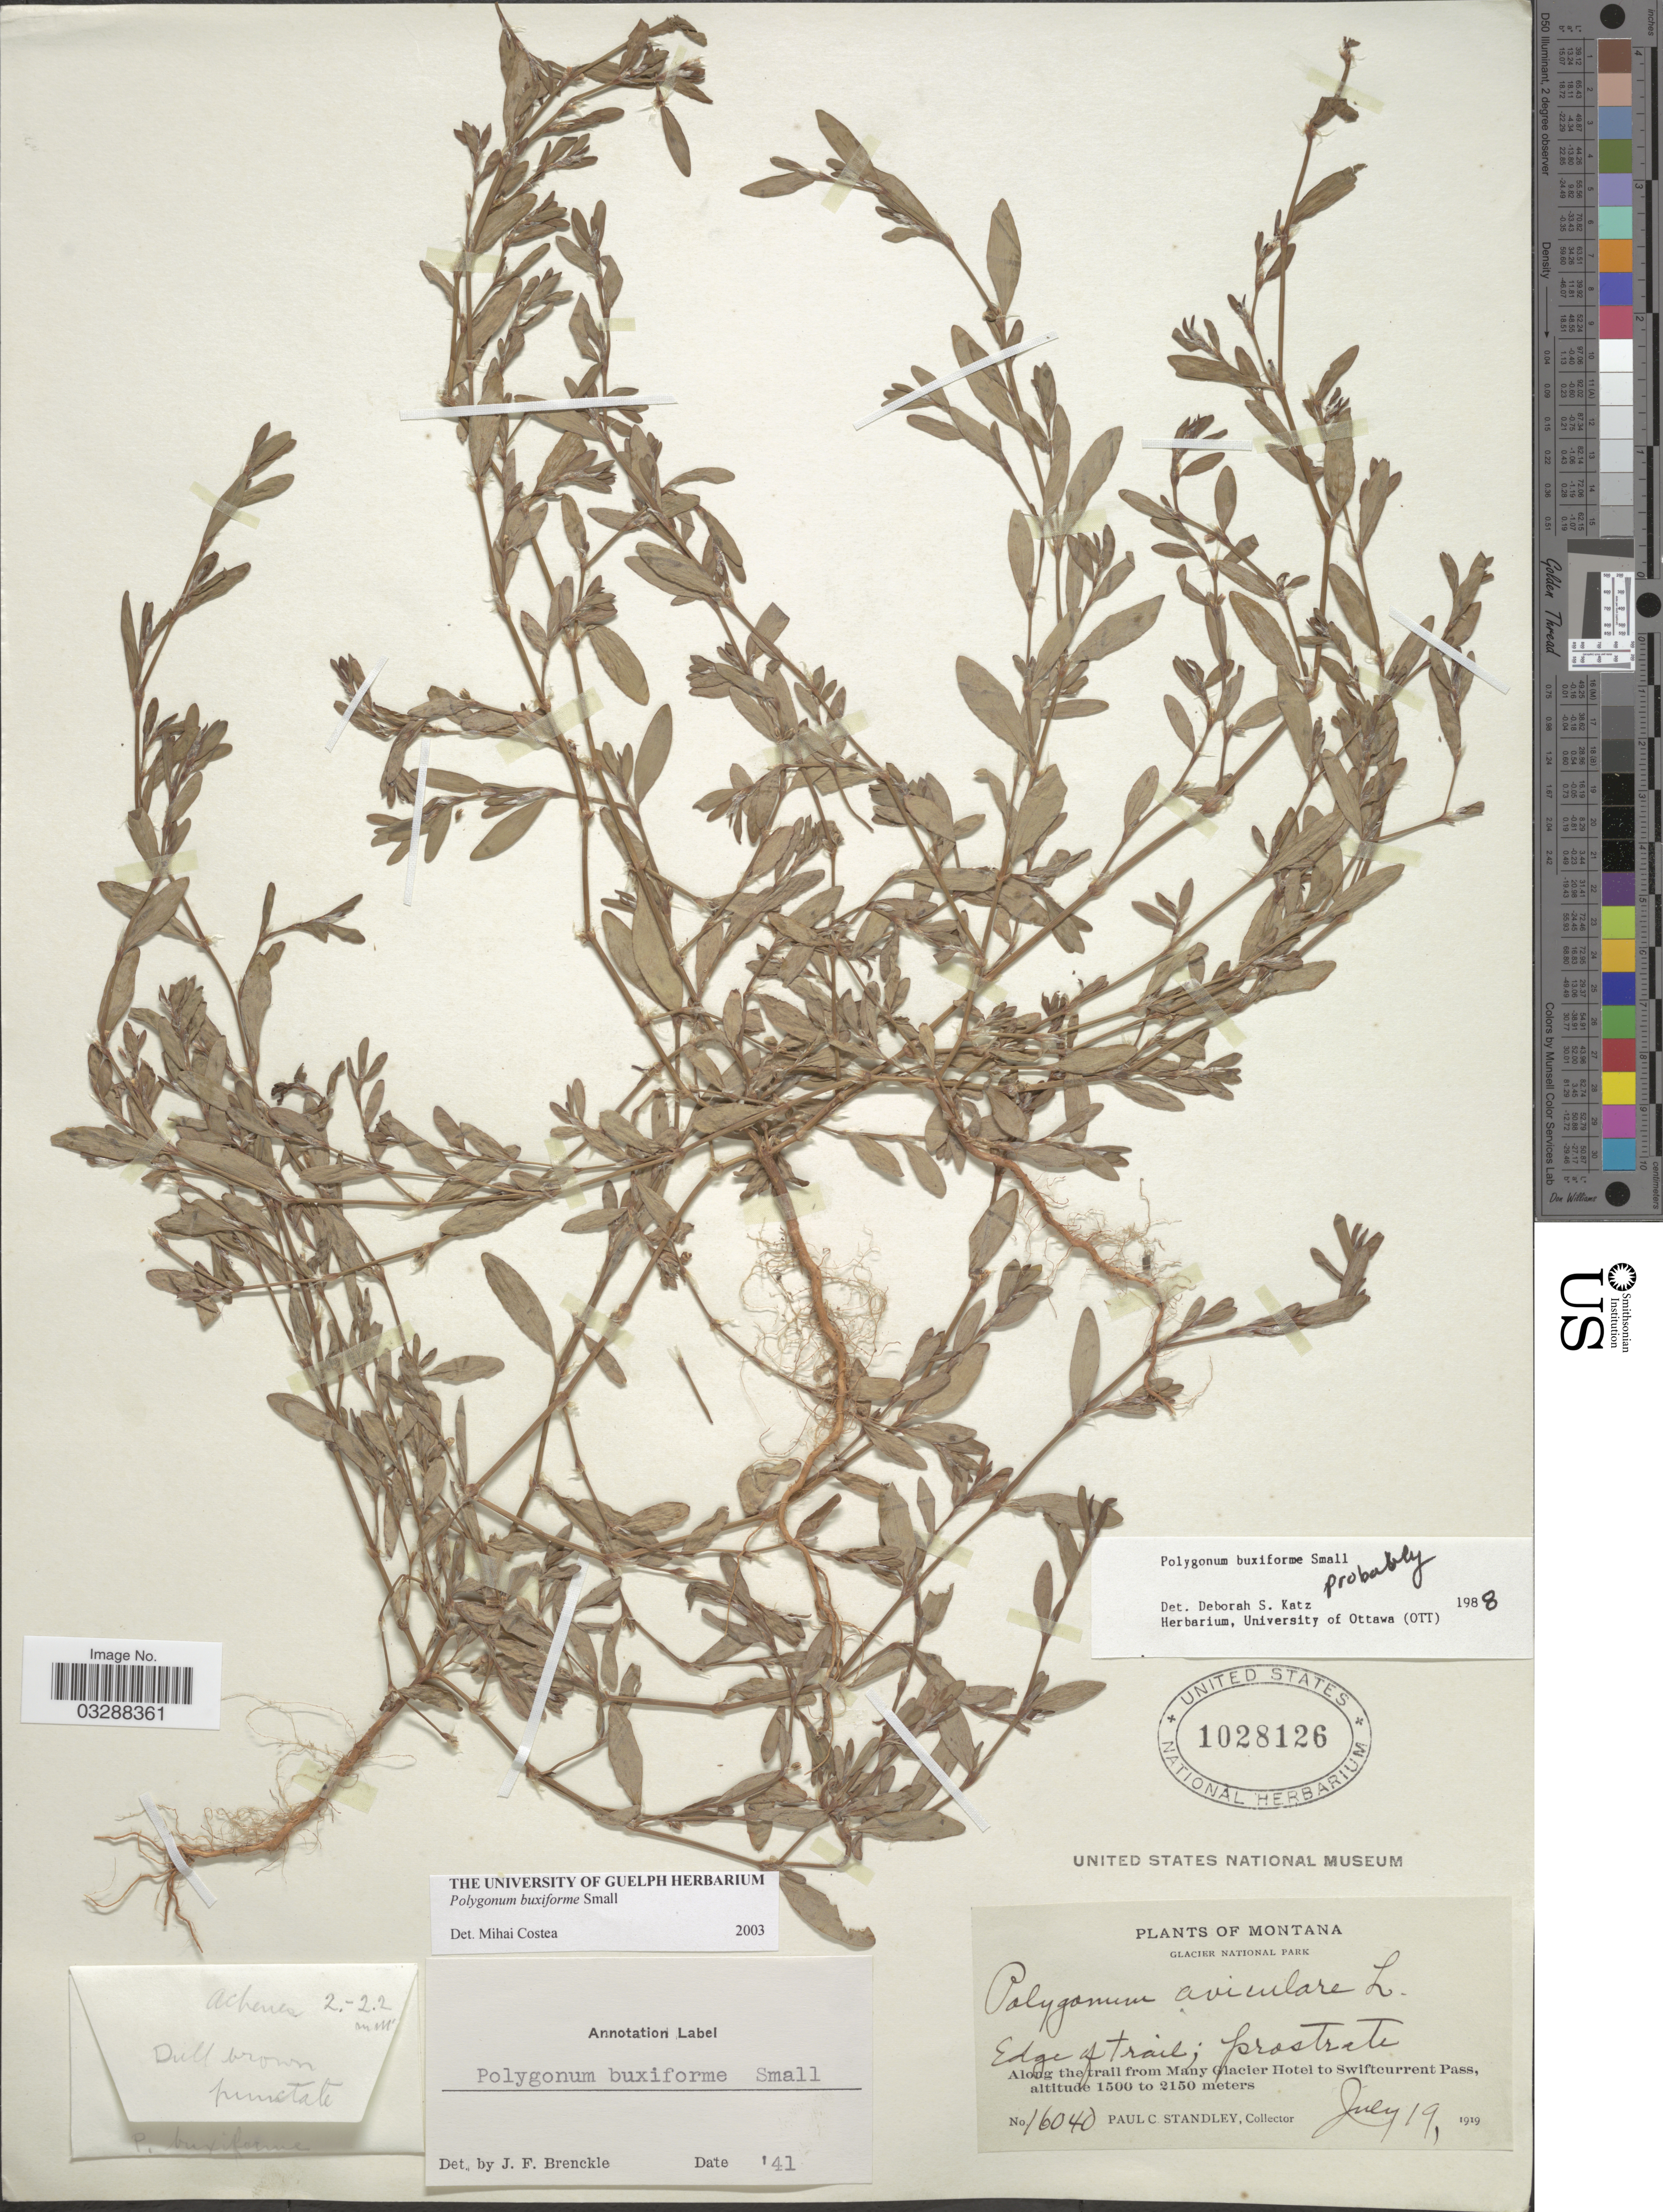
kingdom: Plantae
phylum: Tracheophyta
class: Magnoliopsida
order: Caryophyllales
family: Polygonaceae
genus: Polygonum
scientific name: Polygonum buxiforme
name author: Small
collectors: P. C. Standley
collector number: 16040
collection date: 1919-07-19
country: United States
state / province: Montana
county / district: Glacier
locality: Glacier National Park, along the trail from Many Glacier Hotel to Swiftcurrent Pass.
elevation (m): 1500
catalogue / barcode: US 1028126